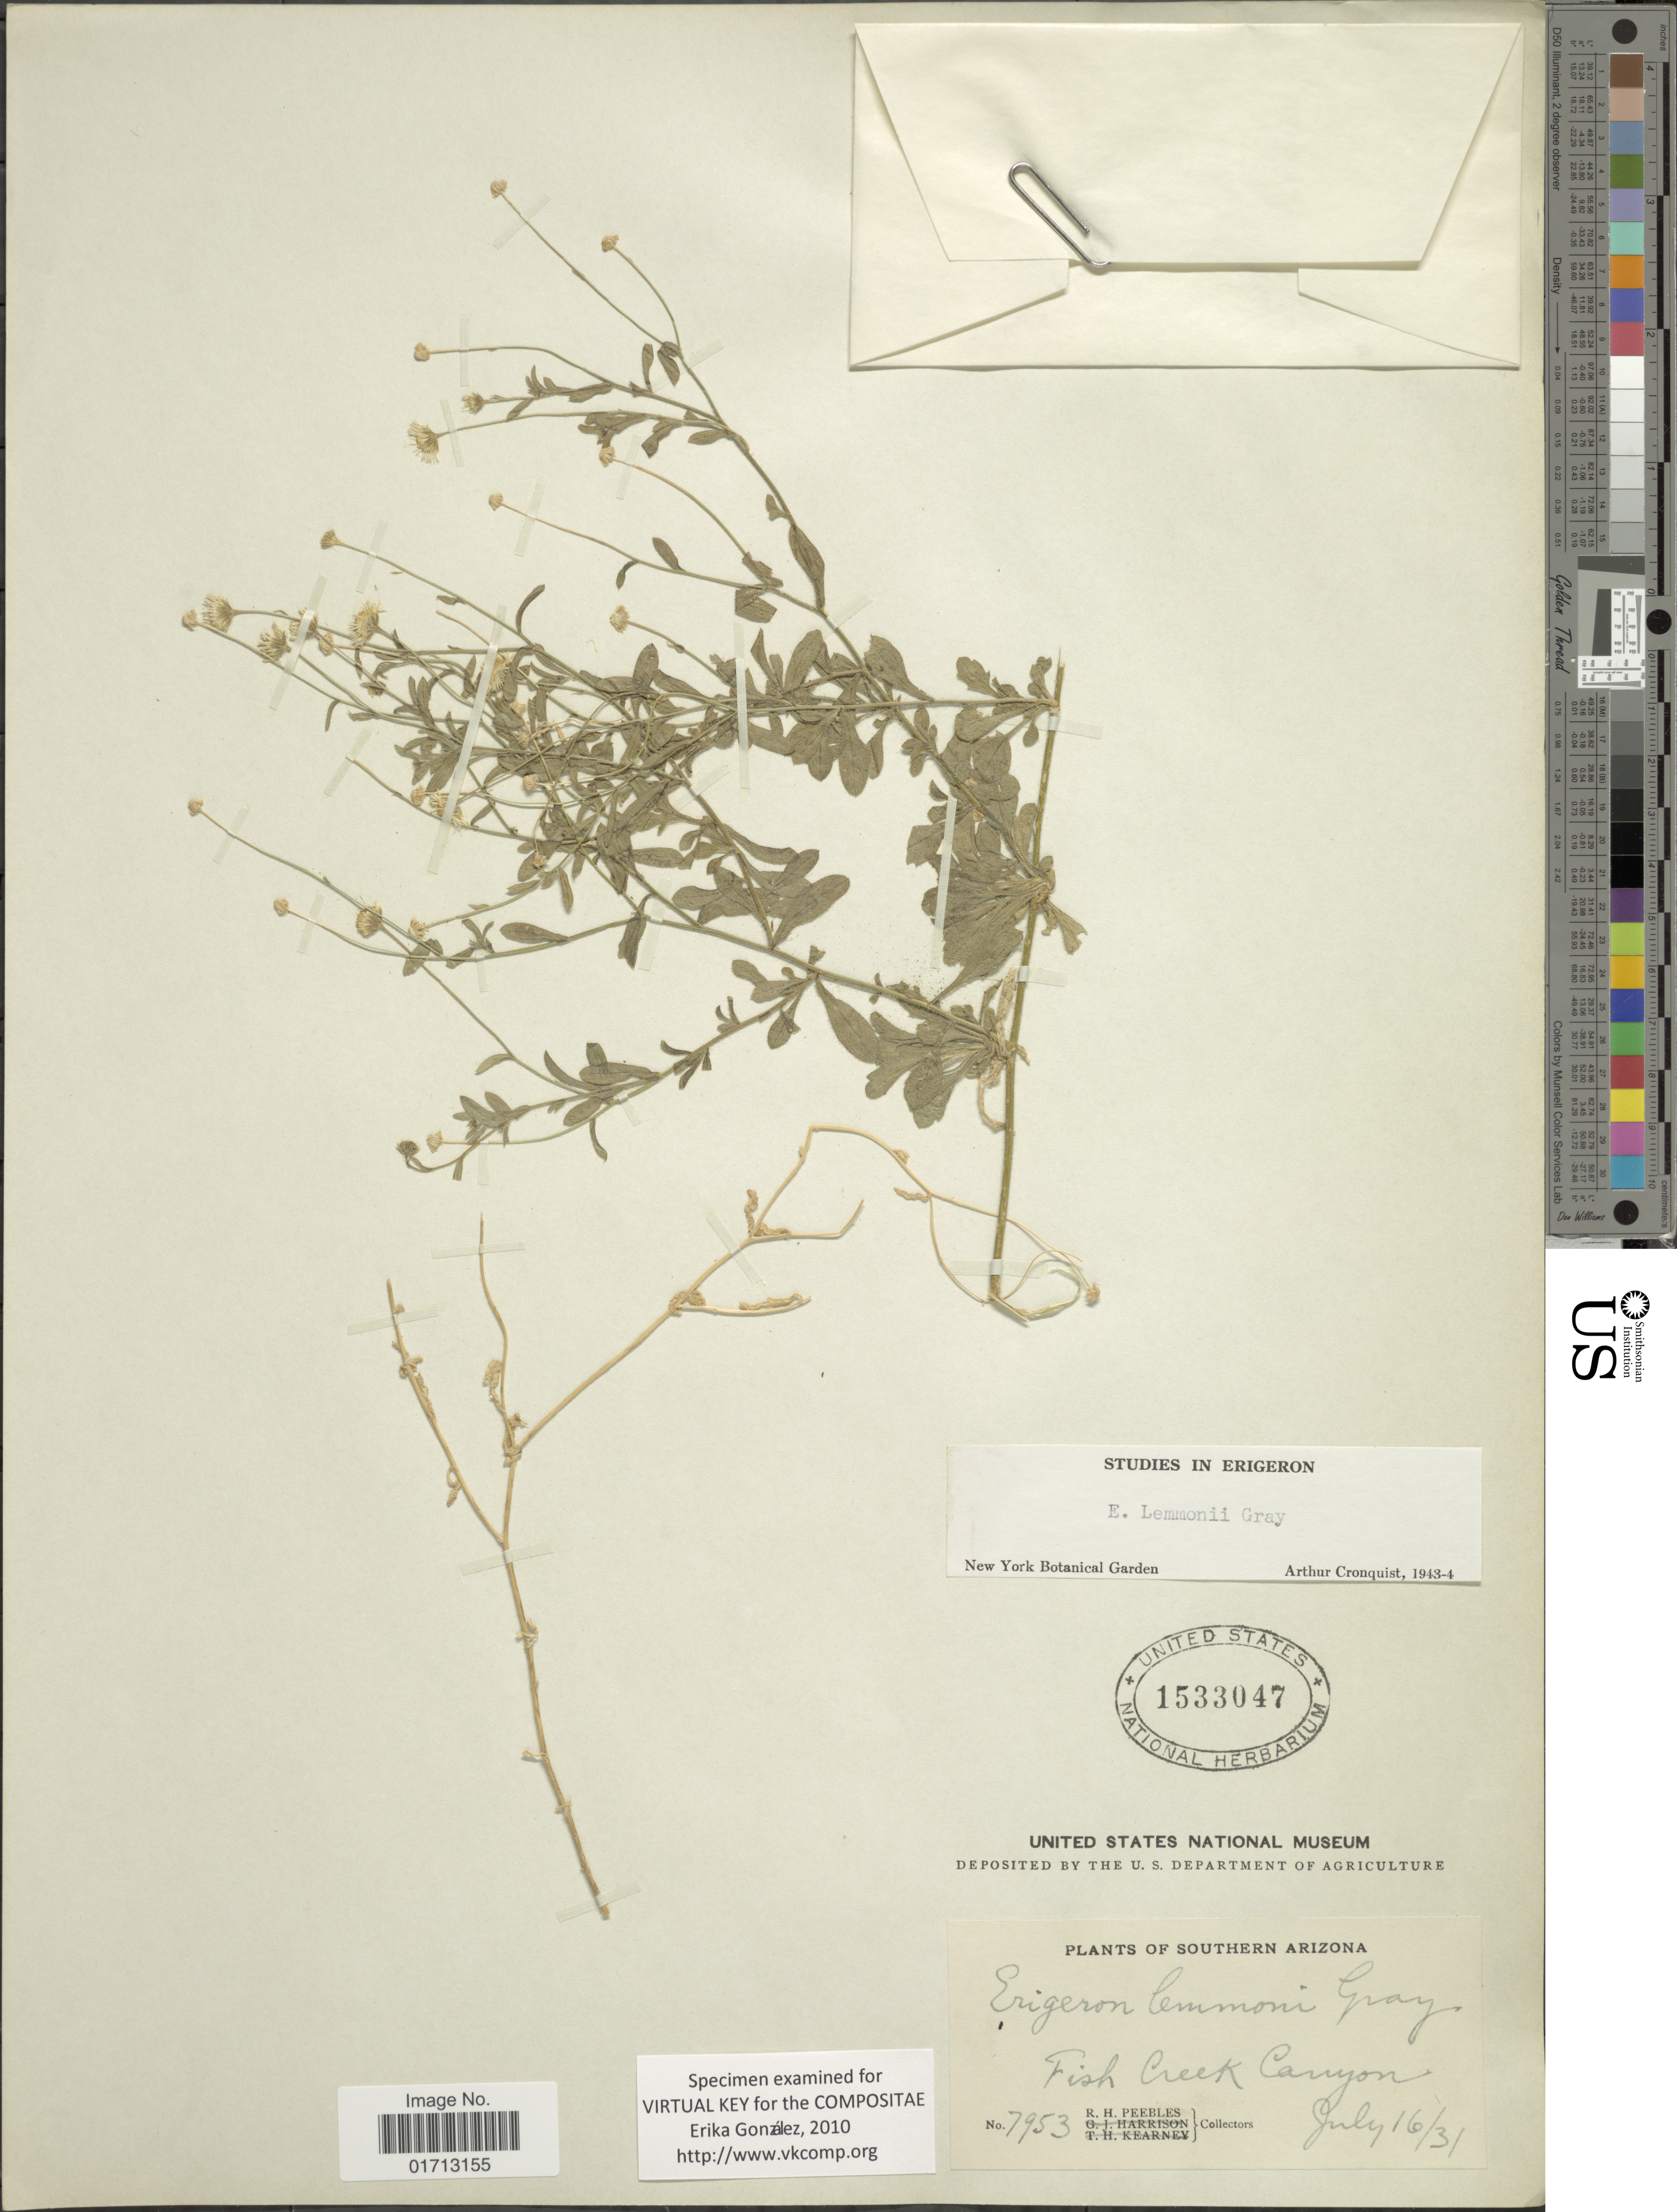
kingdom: Plantae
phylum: Tracheophyta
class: Magnoliopsida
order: Asterales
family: Asteraceae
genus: Erigeron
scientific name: Erigeron lemmonii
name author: A. Gray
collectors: R. H. Peebles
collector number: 7953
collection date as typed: Transcribed d/m/y: 16/7/31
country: United States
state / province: Arizona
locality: Southern Arizona, Fish Creek Canyon.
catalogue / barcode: US 1533047